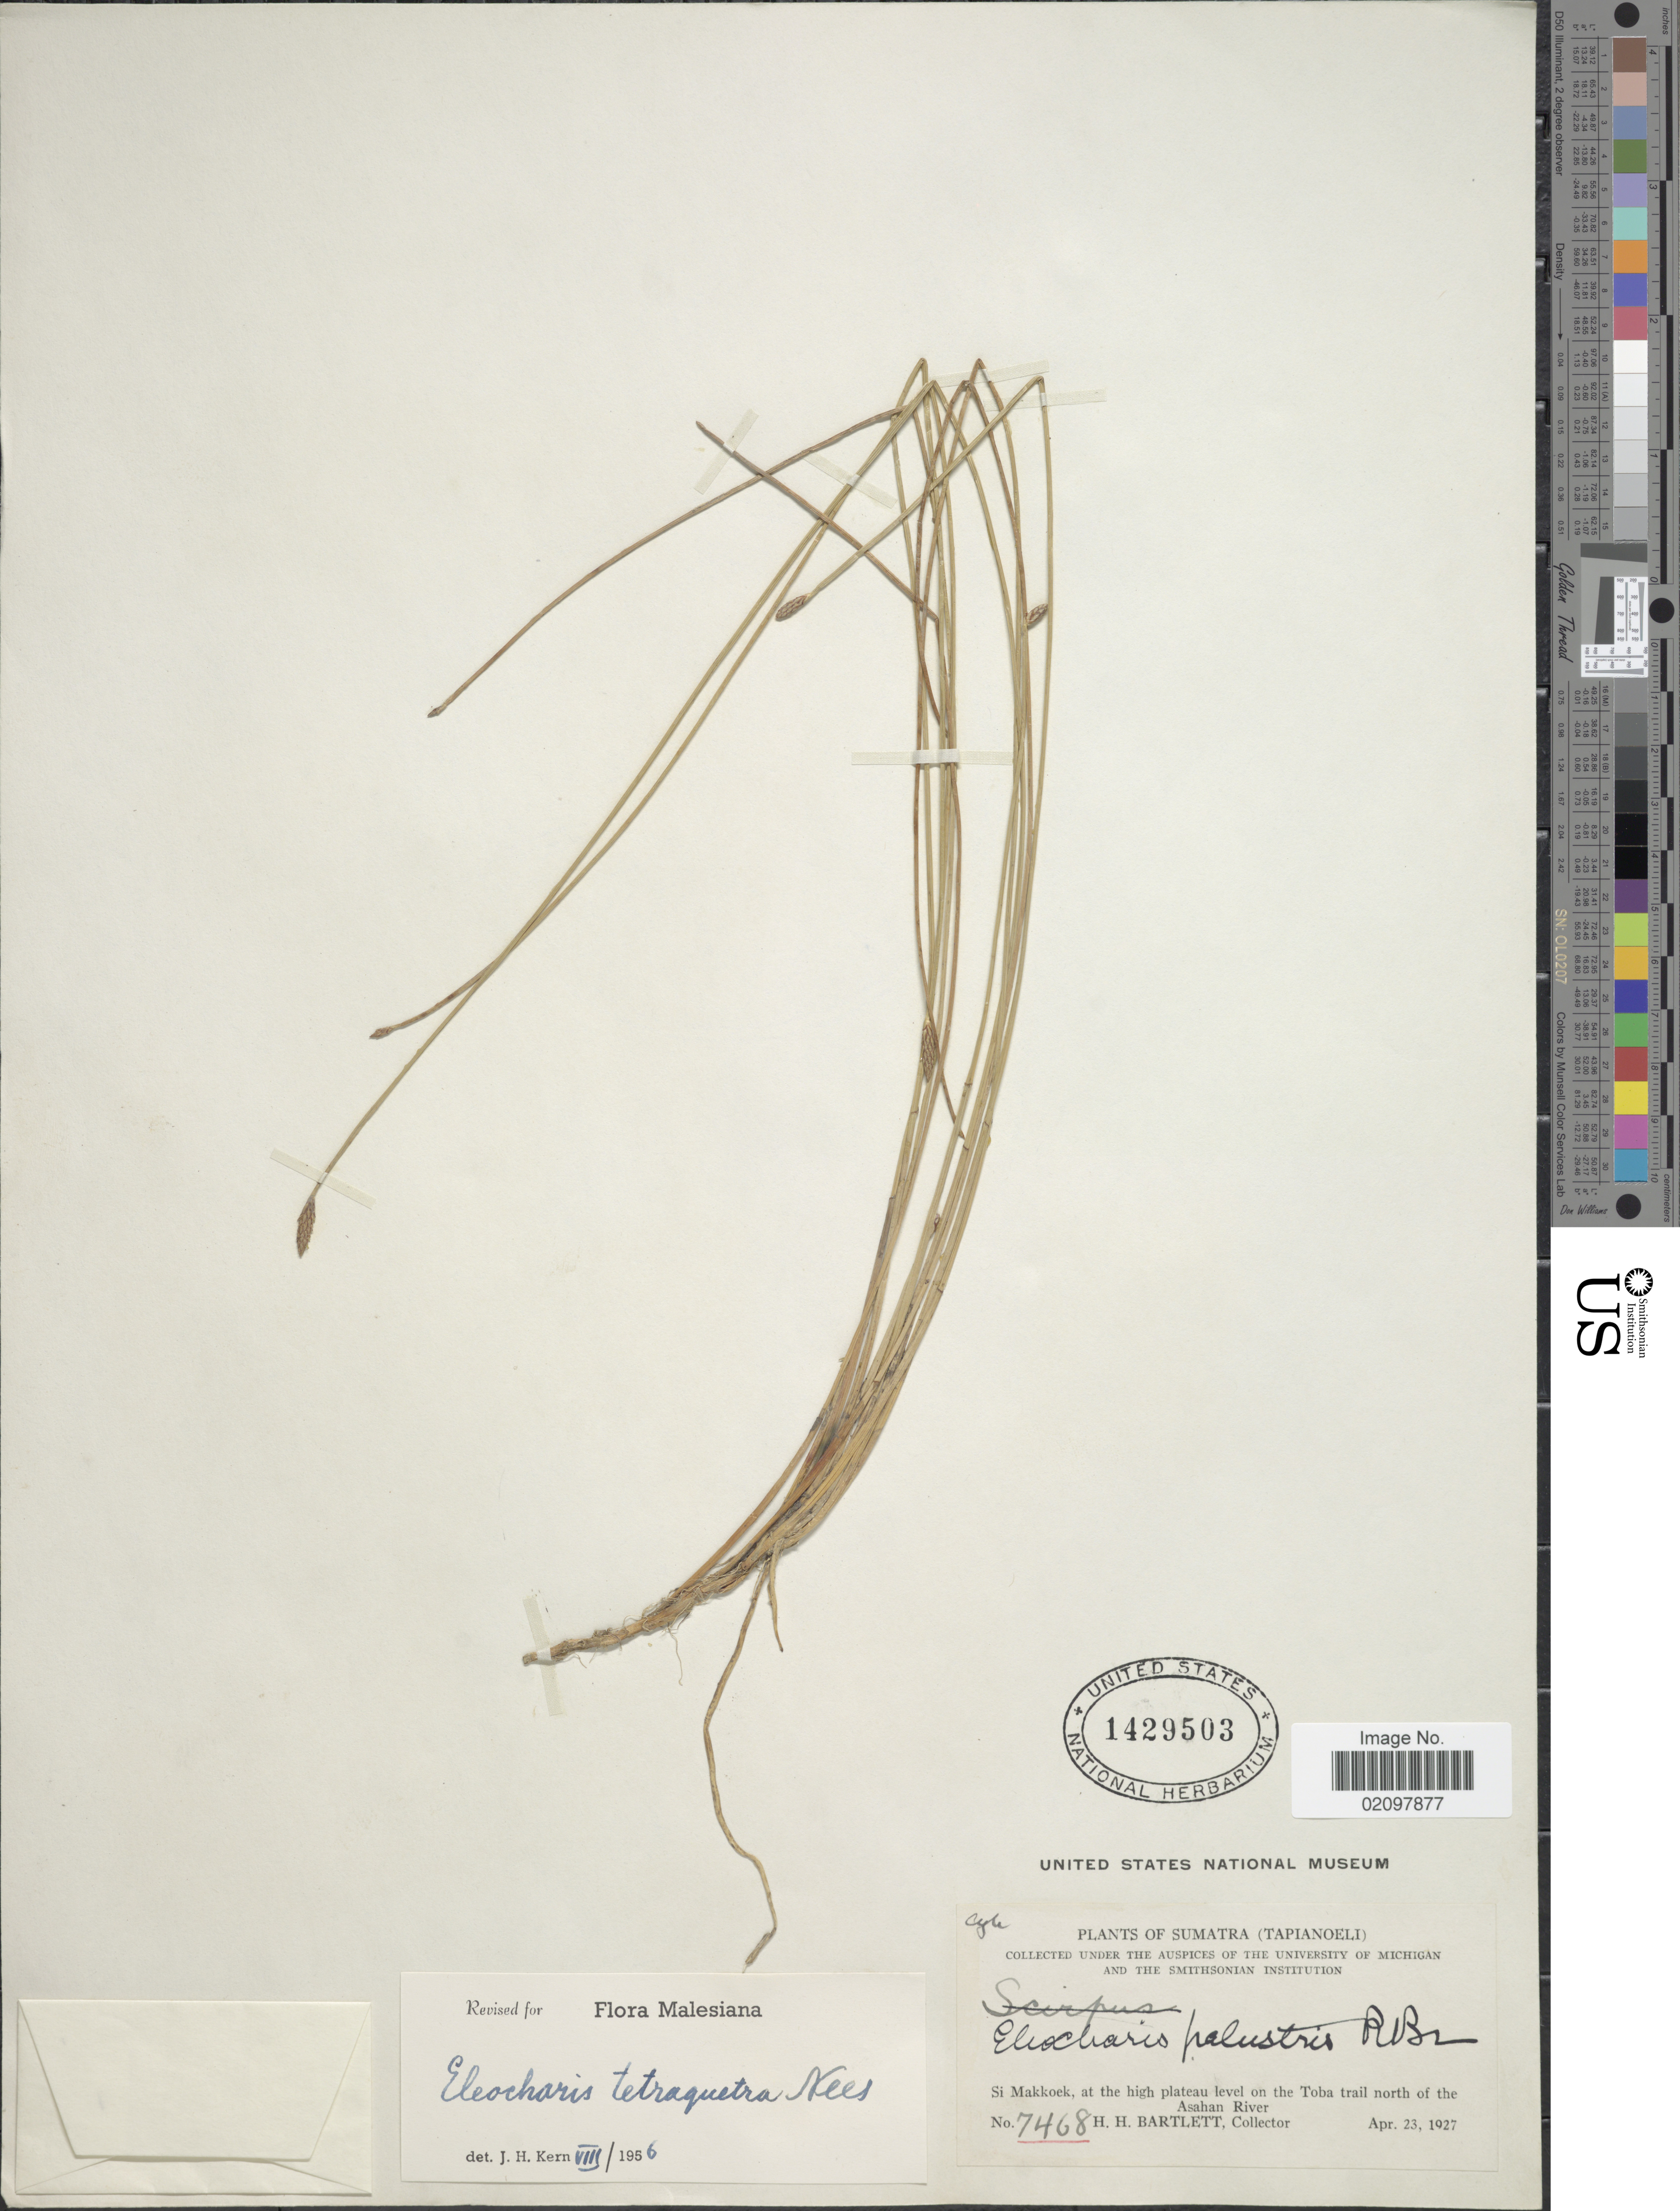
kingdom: Plantae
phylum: Tracheophyta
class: Liliopsida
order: Poales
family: Cyperaceae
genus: Eleocharis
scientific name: Eleocharis tetraquetra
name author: Nees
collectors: H. H. Bartlett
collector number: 7468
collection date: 1927-04-23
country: Indonesia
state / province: Sumatra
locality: Tapianoeli. Si Makkoek, at high plateau level on the Toba Trail north of the Asahan River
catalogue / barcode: US 1429503